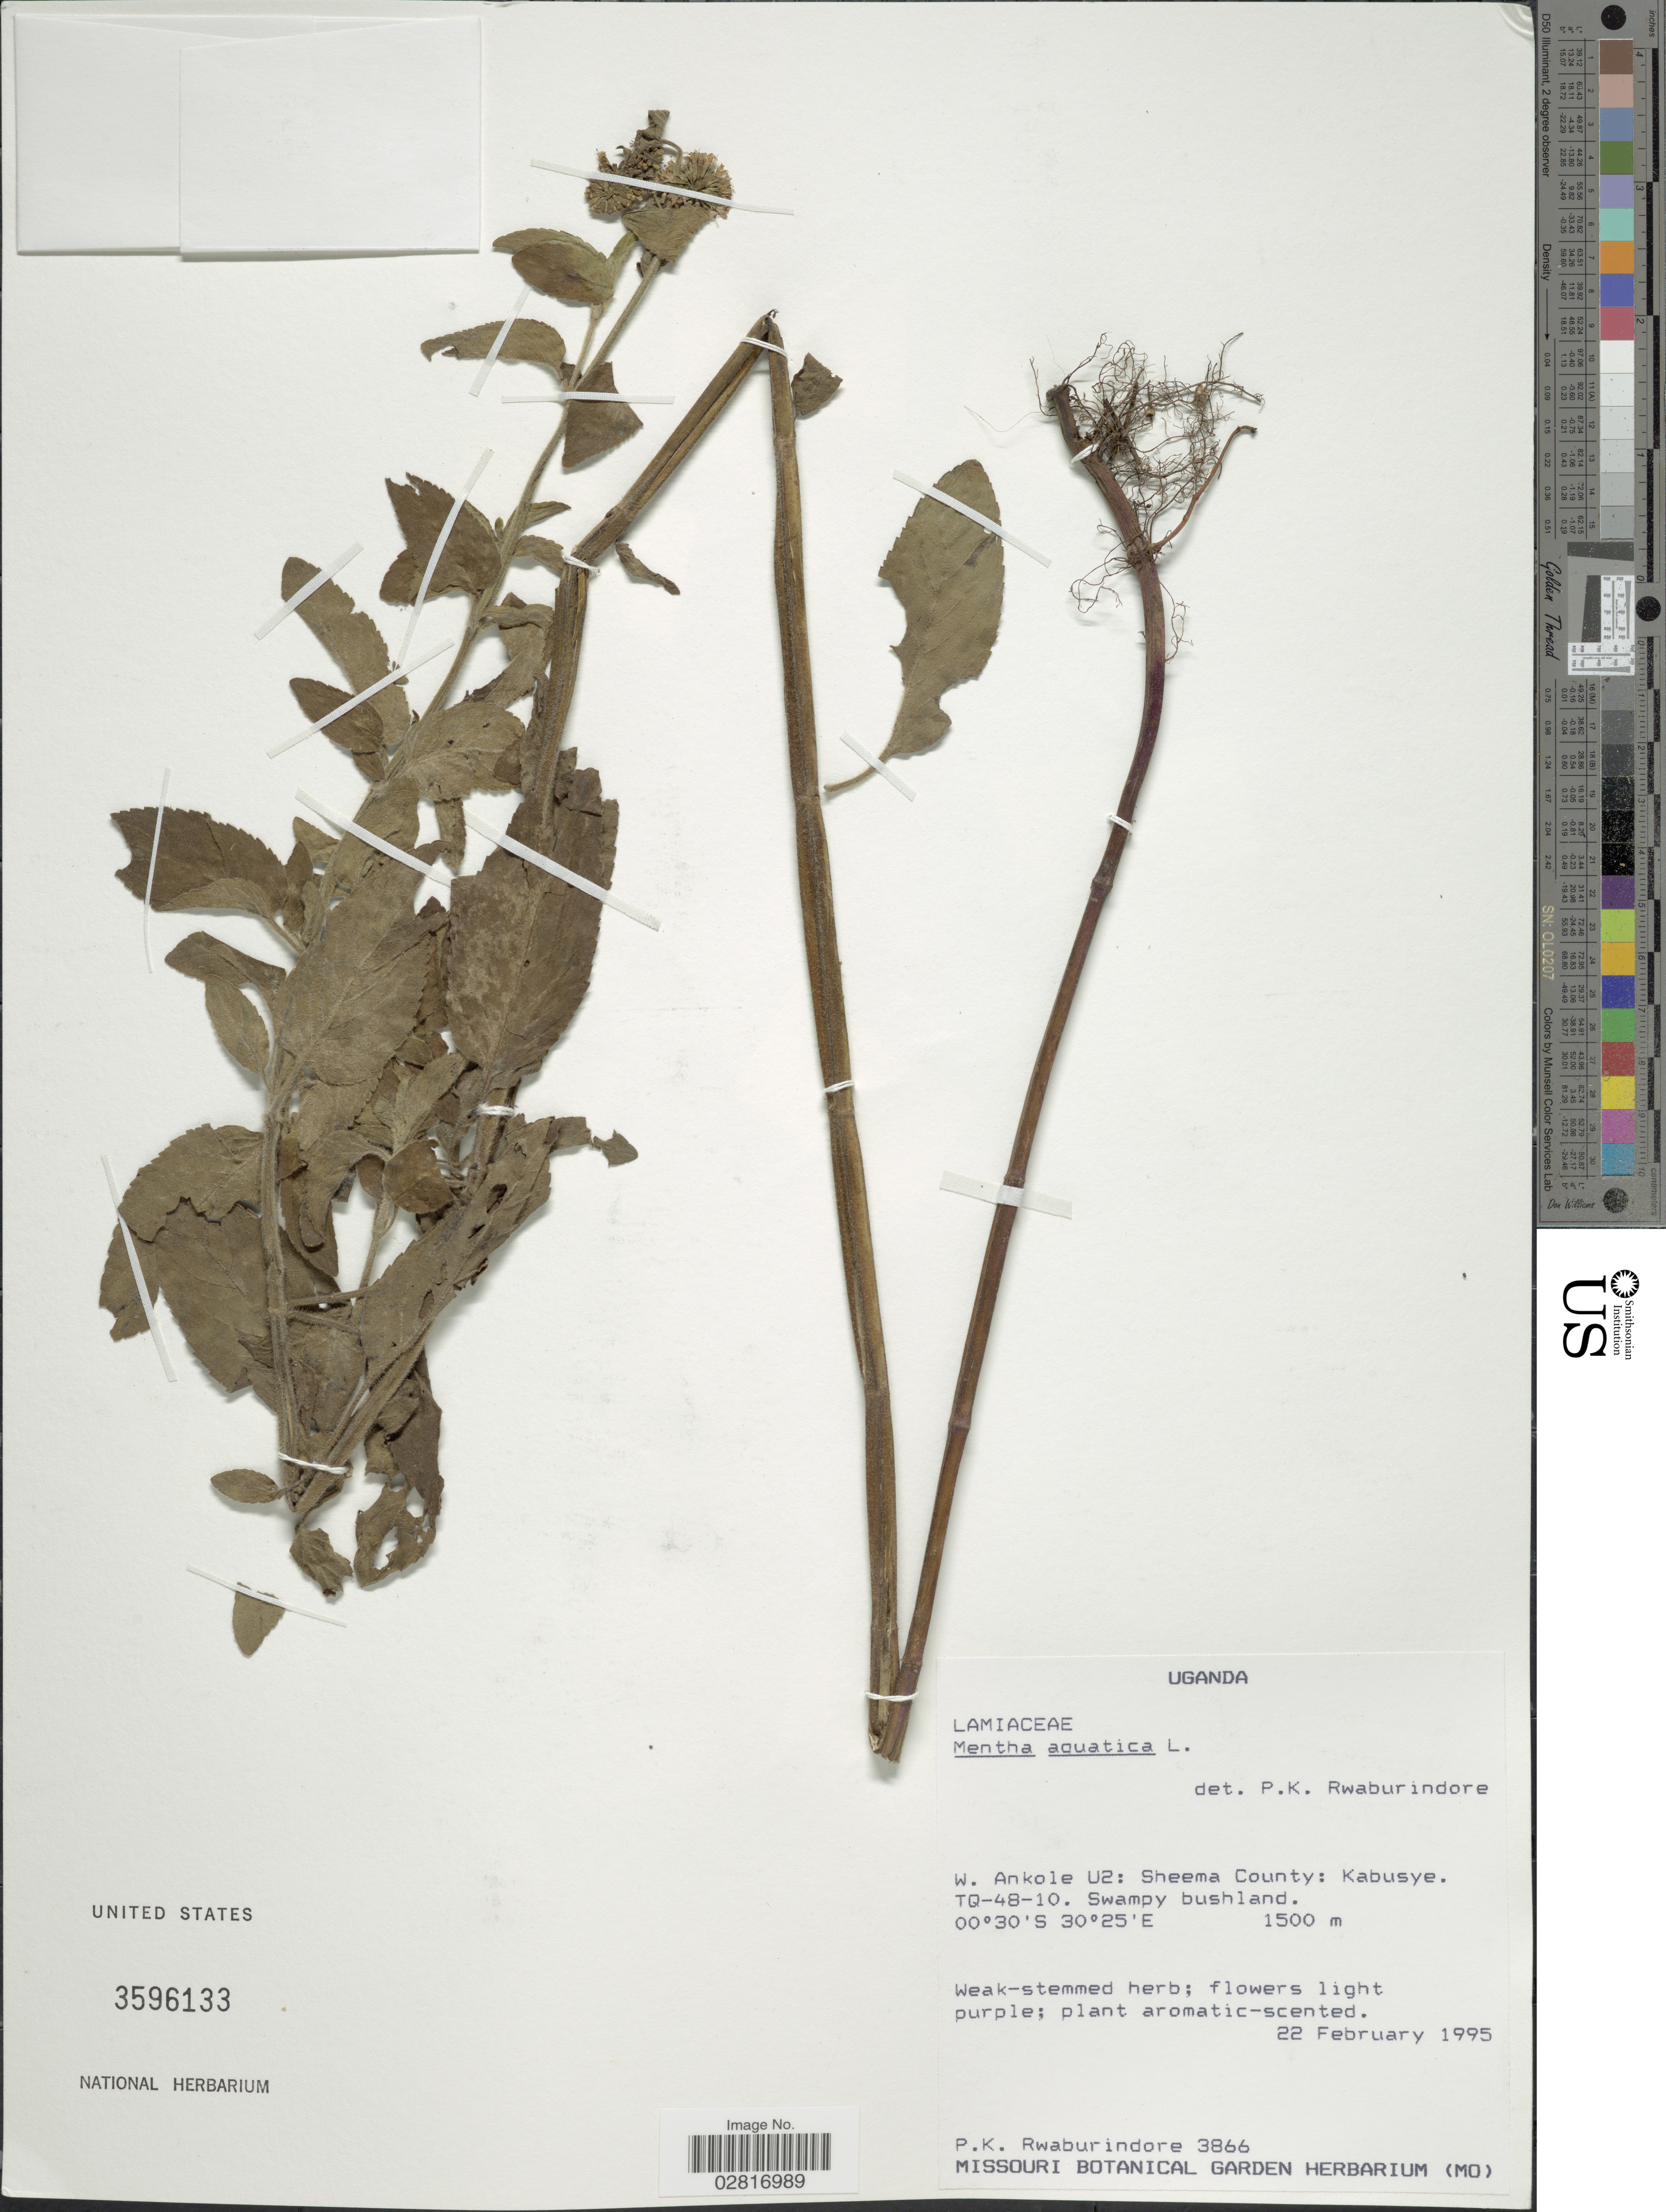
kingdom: Plantae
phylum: Tracheophyta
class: Magnoliopsida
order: Lamiales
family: Lamiaceae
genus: Mentha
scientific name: Mentha aquatica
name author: L.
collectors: P. Rwaburindore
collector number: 3866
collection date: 1995-02-22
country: Uganda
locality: W. Ankole U2: Sheem County: Kabusye, TQ-48-10.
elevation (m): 1500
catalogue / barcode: US 3596133